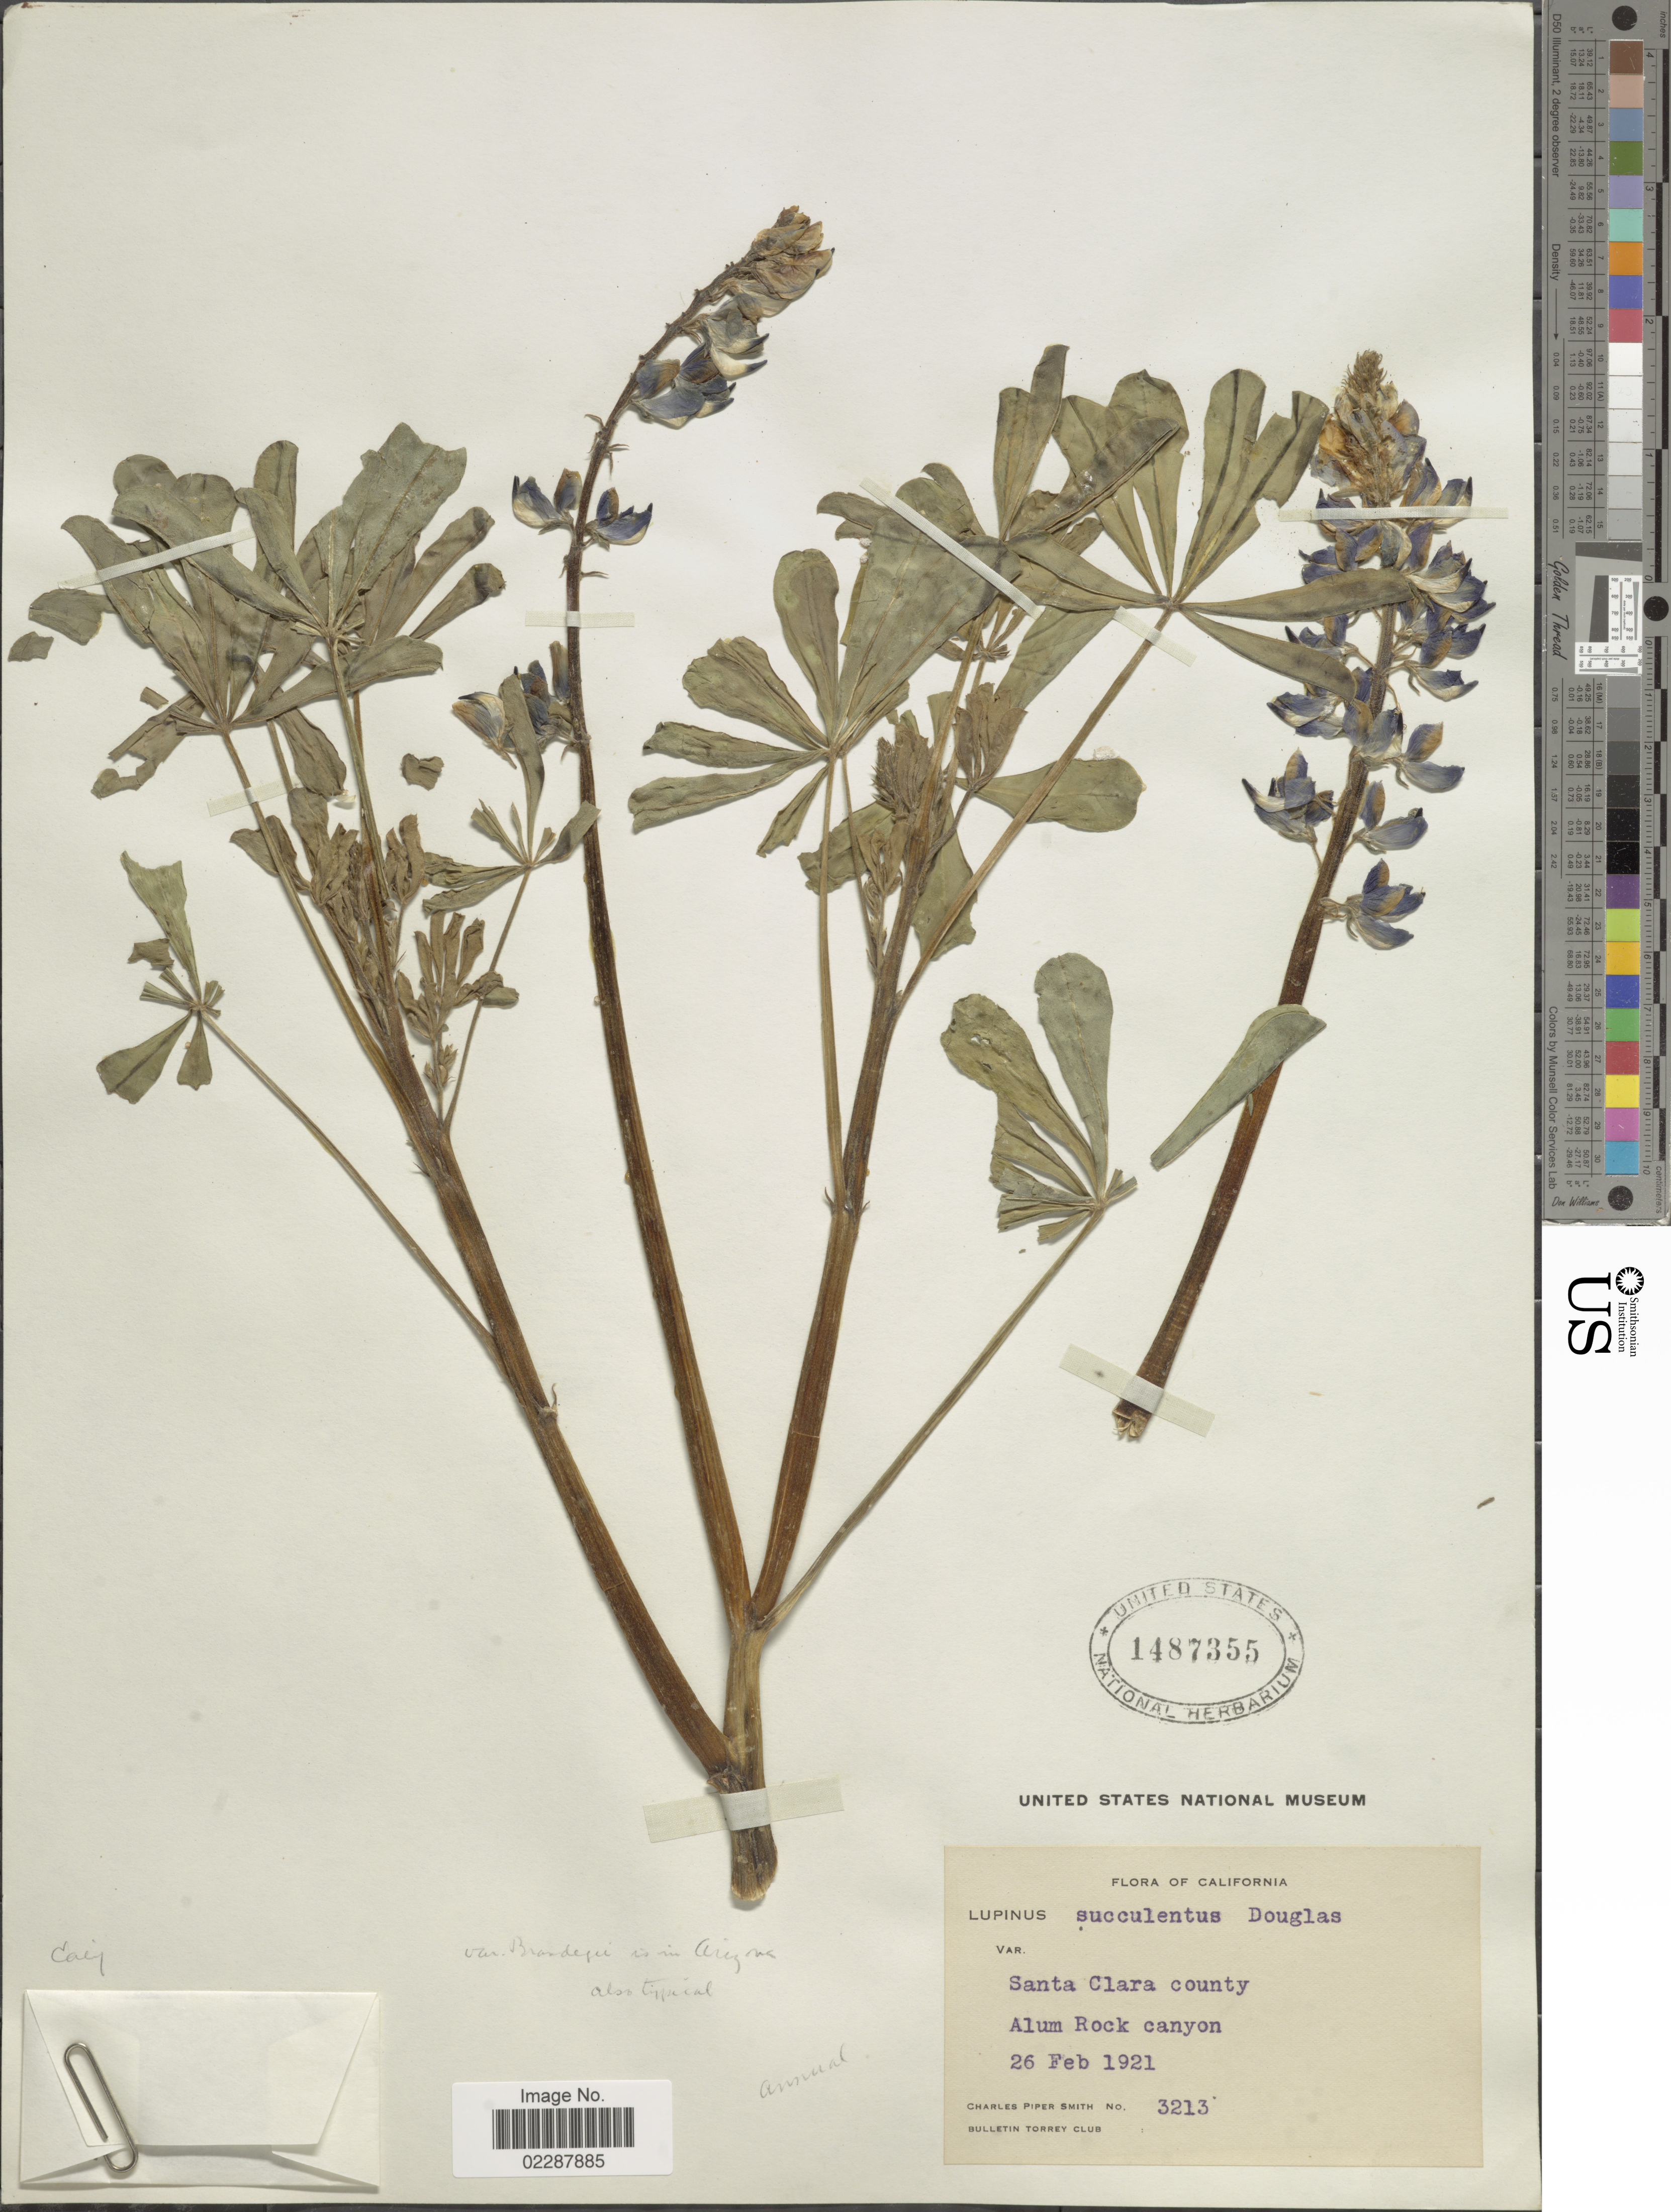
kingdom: Plantae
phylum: Tracheophyta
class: Magnoliopsida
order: Fabales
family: Fabaceae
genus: Lupinus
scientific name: Lupinus succulentus var. succulentus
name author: Douglas ex K. Koch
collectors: C. P. Smith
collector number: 3213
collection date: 1921-02-26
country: United States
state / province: California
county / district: Santa Clara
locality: Santa Clara county, Alum Rock Canyon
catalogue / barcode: US 1487355